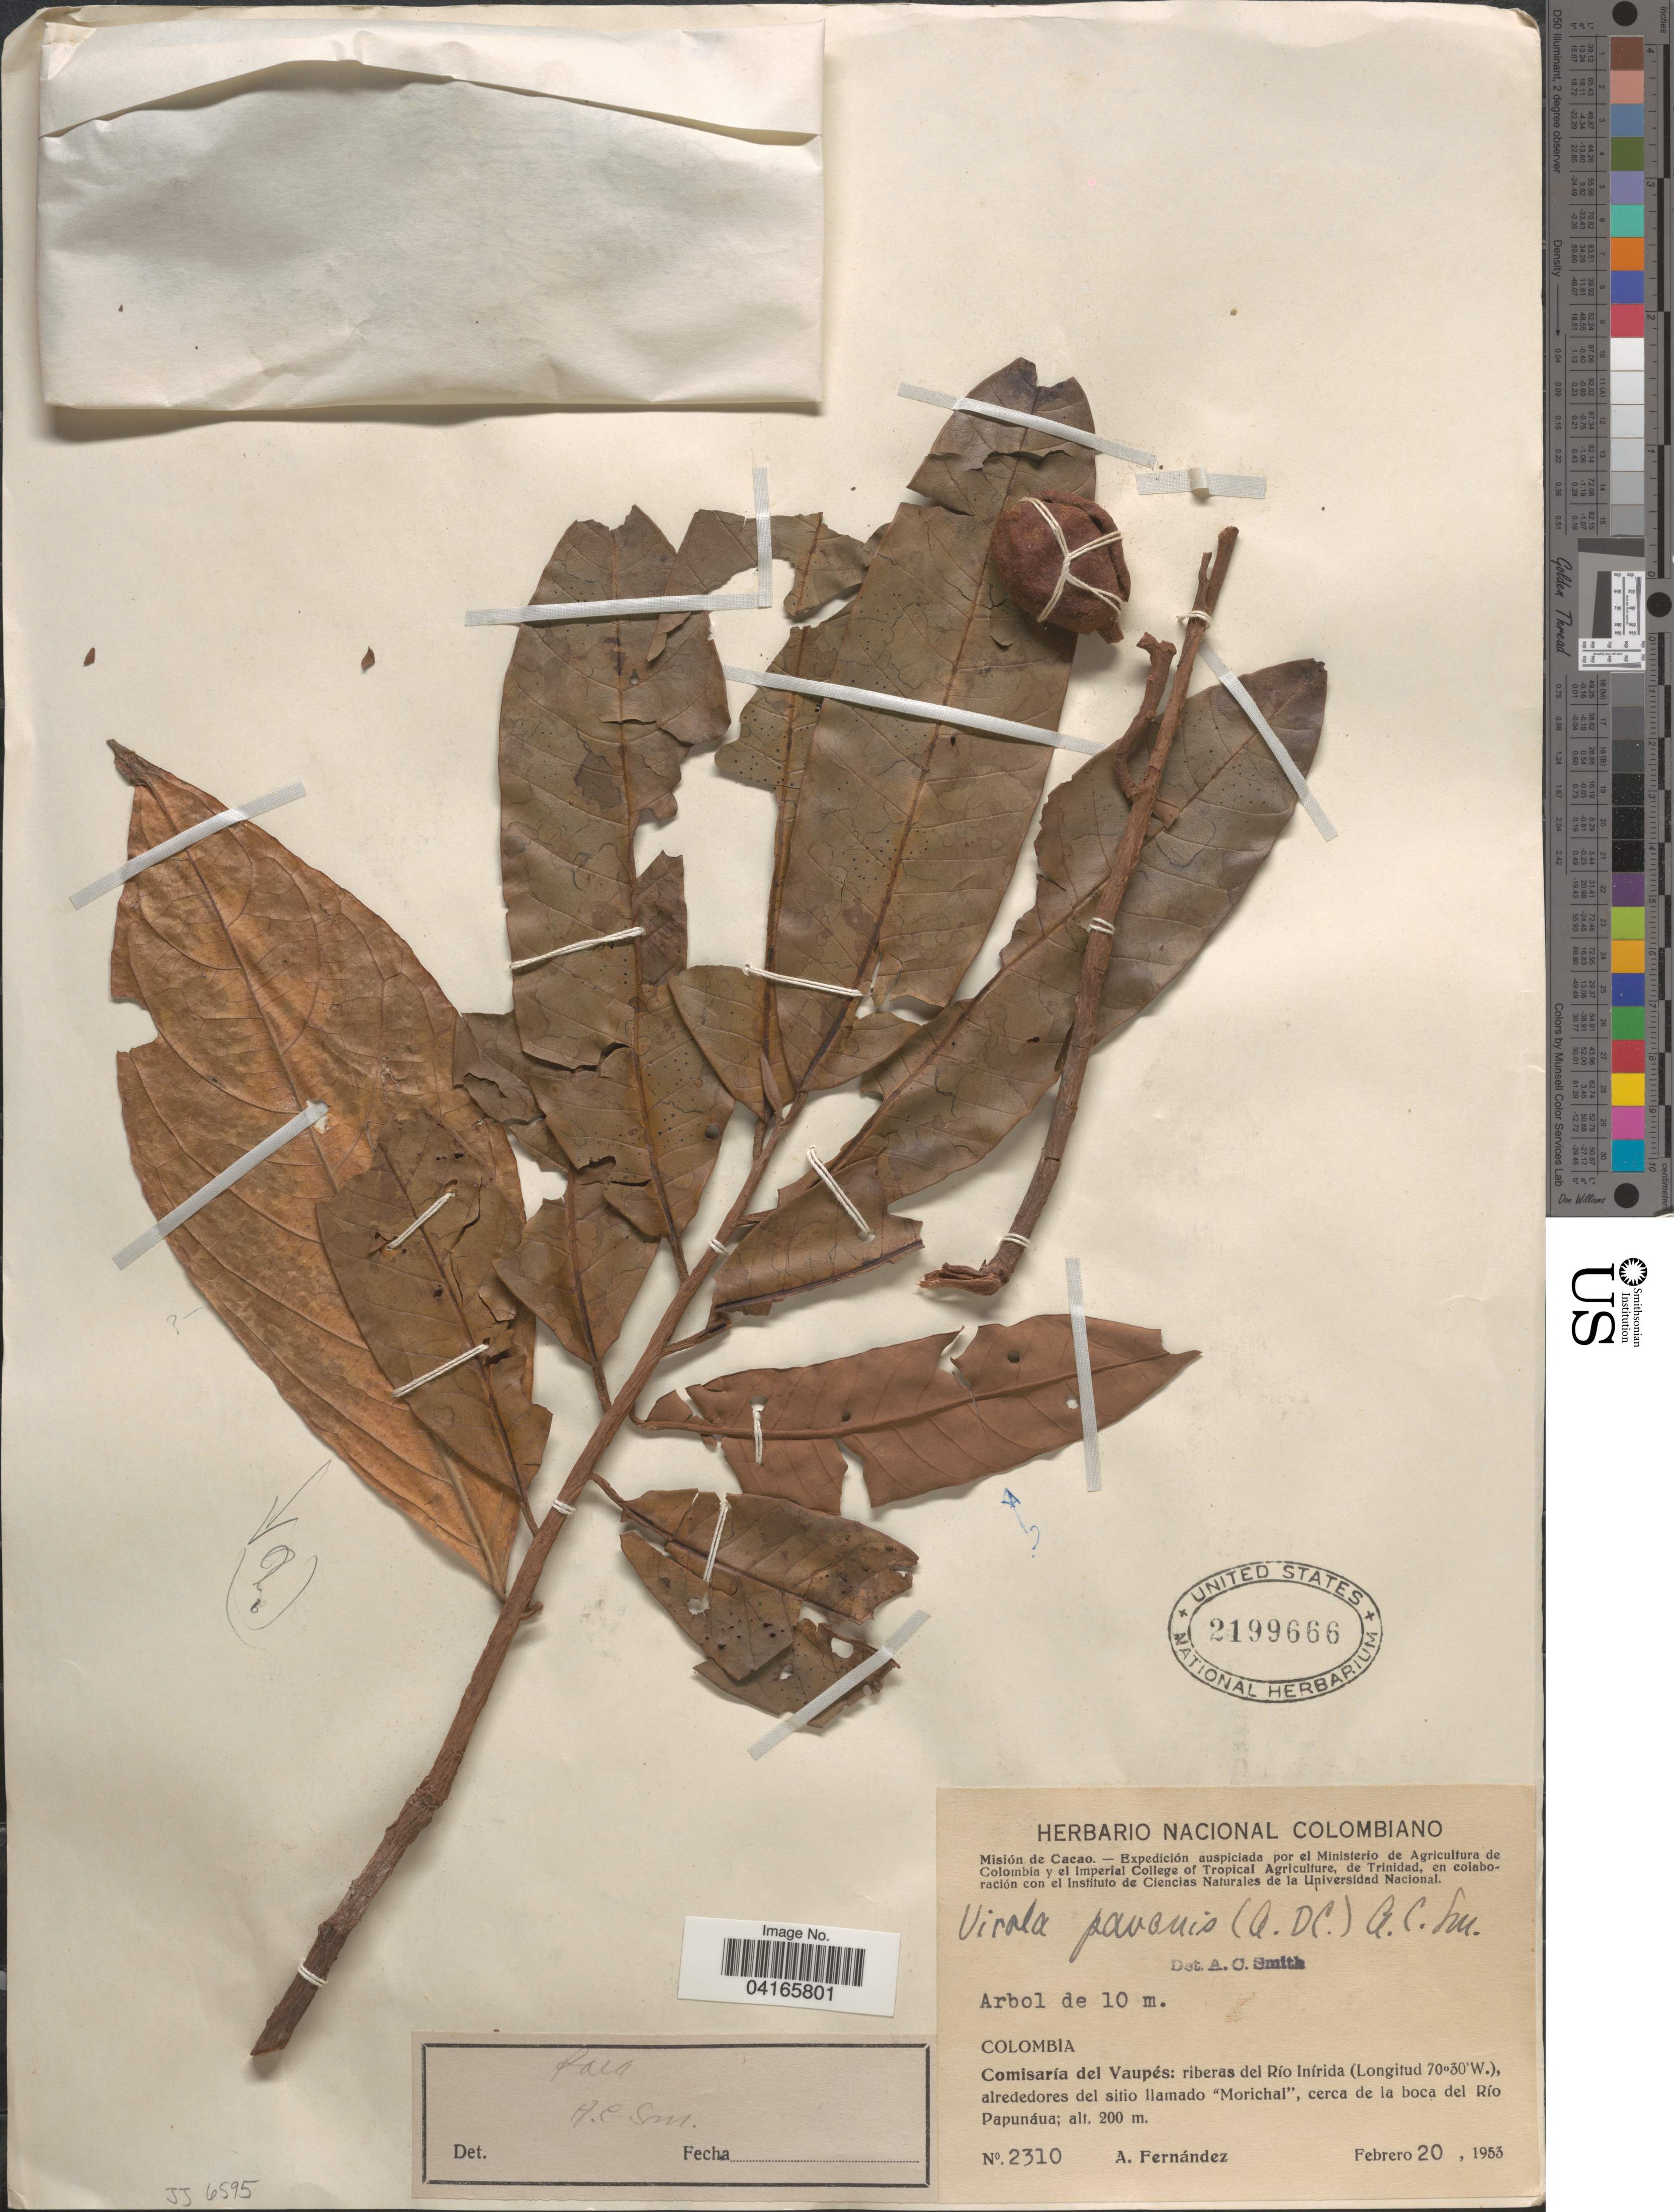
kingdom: Plantae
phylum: Tracheophyta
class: Magnoliopsida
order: Magnoliales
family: Myristicaceae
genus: Virola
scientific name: Virola pavonis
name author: (A. DC.) A.C. Sm.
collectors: A. Fernández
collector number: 2310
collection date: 1953-02-20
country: Colombia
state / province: Vaupés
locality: Misión de Cacao. Comisaría del Vaupés: riberas del Río Inírida alrededores del sitio llamado "Morichal", cerca de la boca del Río Papunáua.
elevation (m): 200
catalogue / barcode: US 2199666